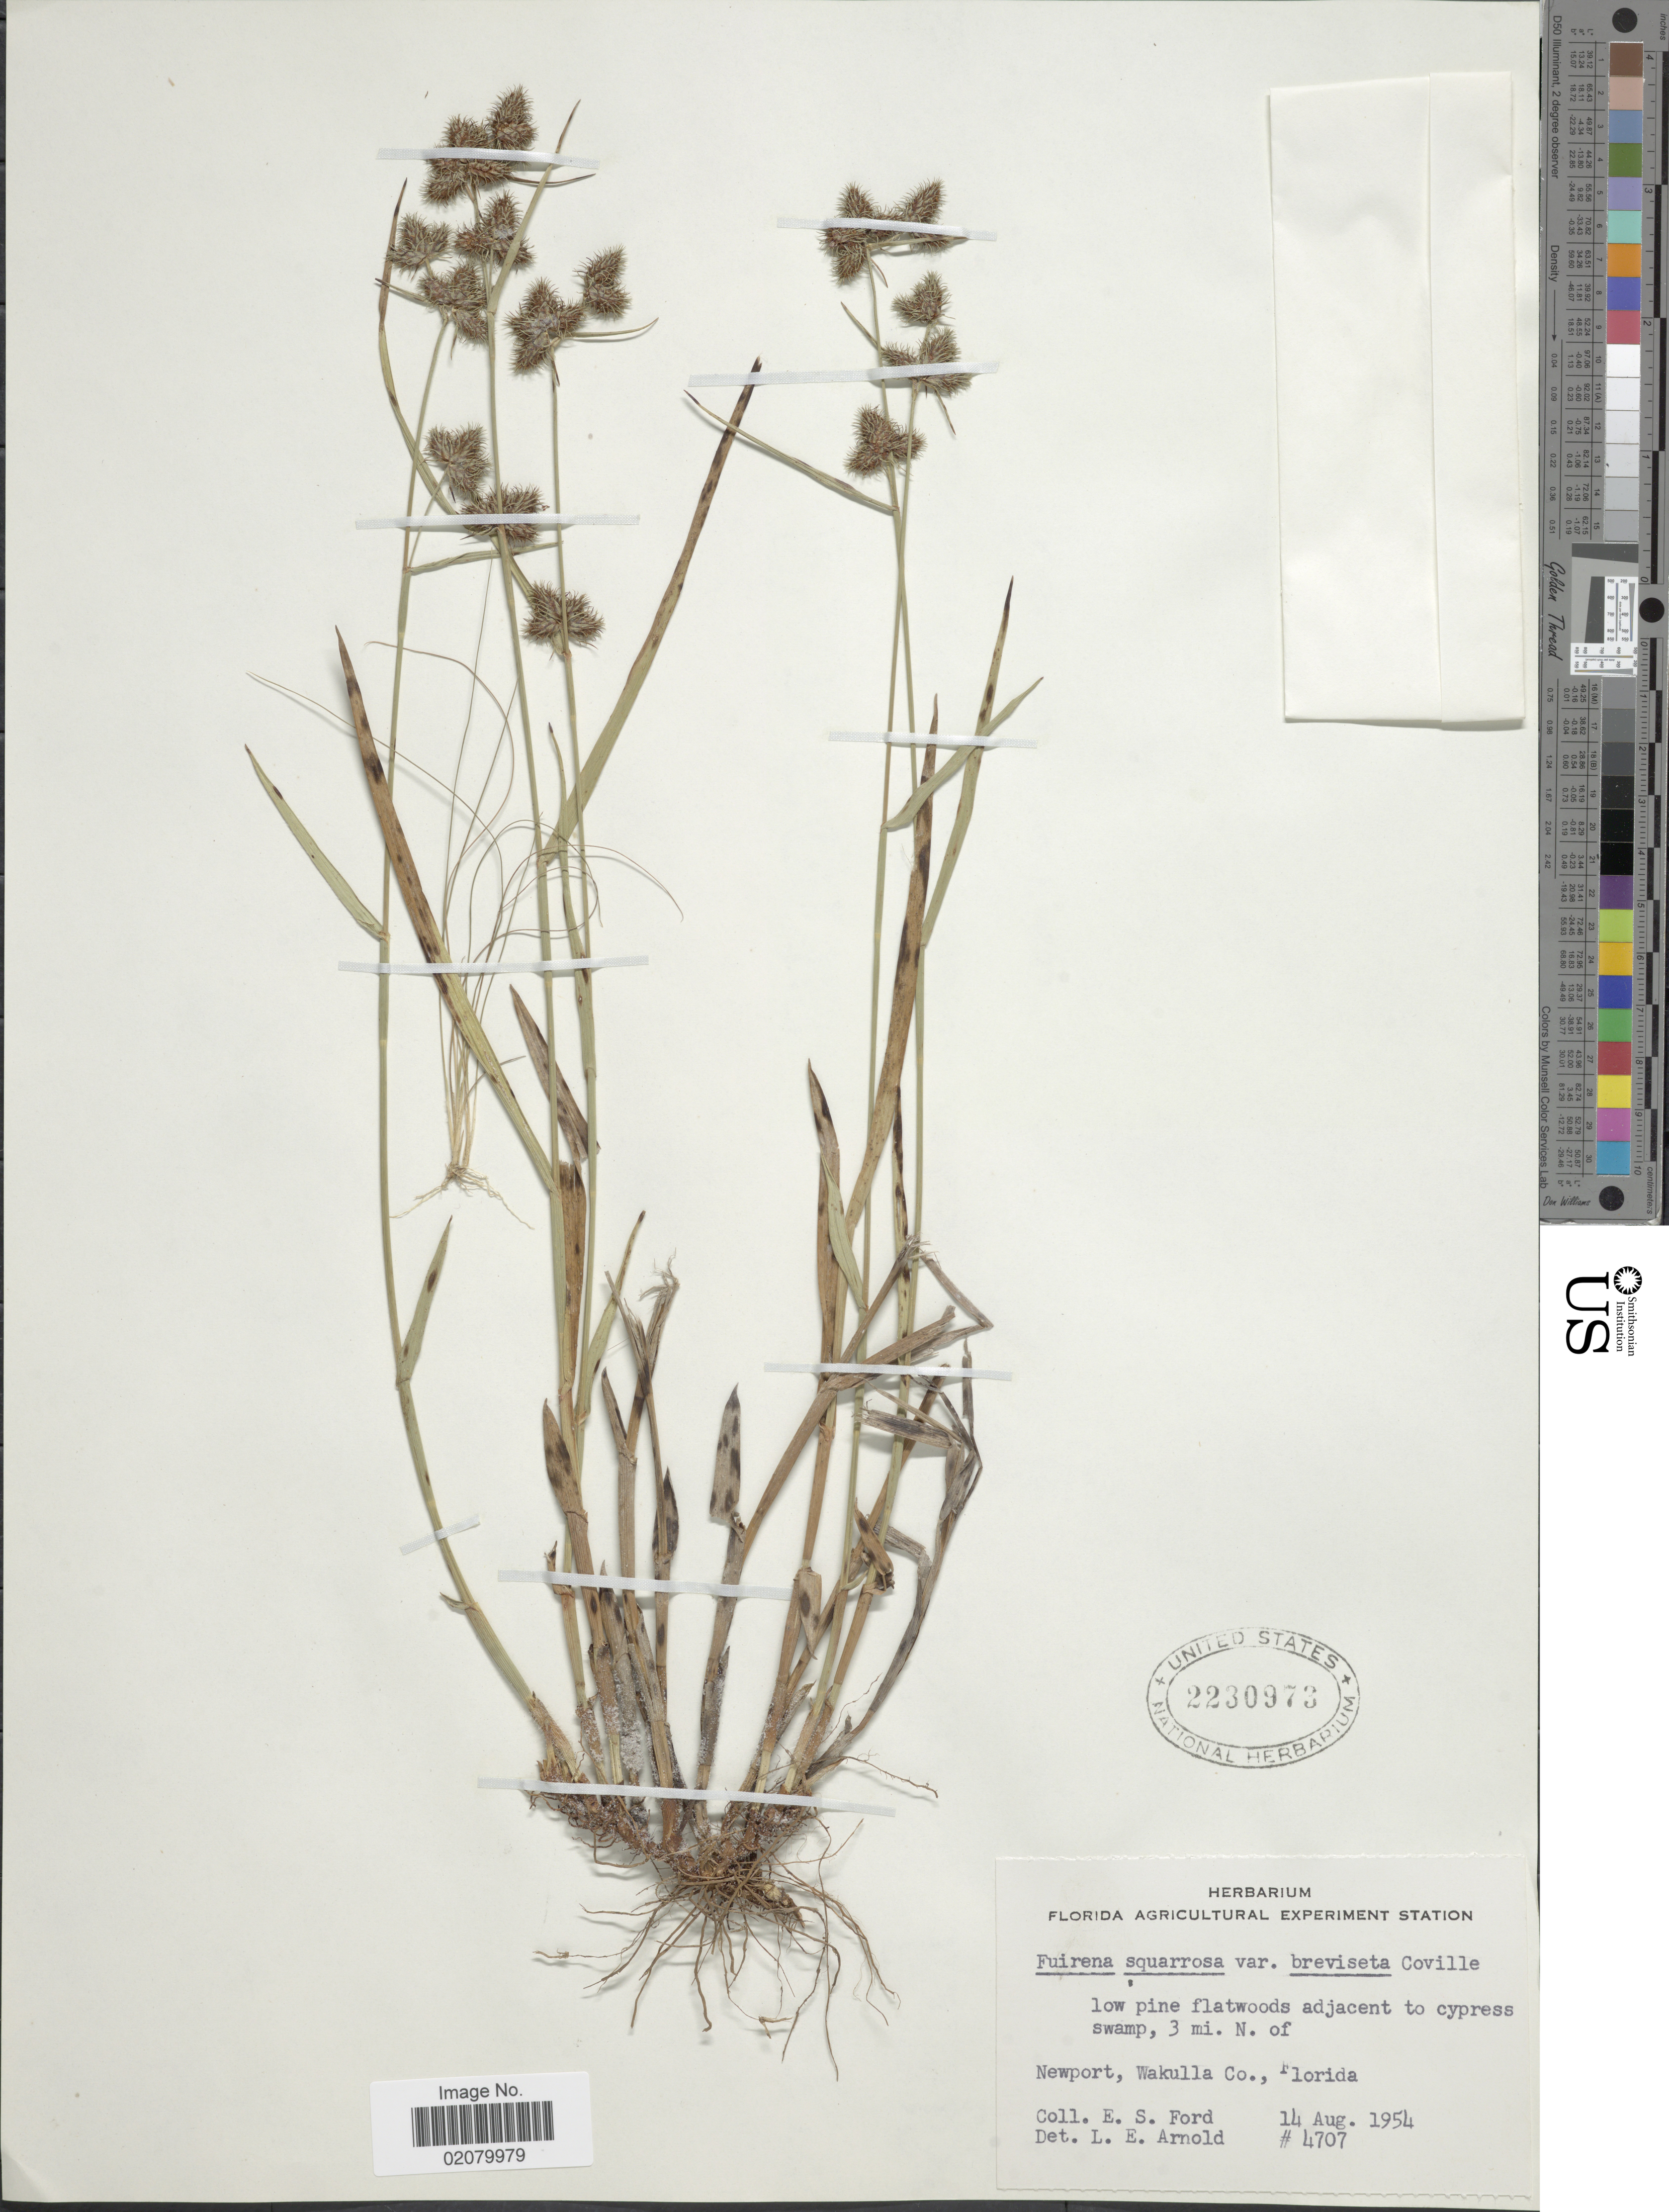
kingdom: Plantae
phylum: Tracheophyta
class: Liliopsida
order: Poales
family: Cyperaceae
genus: Fuirena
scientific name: Fuirena squarrosa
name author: Michx.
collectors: E. Ford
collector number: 4707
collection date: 1954-08-14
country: United States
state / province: Florida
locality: Low pine flatwoods adjacent to cypress swamp, 3 mi. N. of Newport, Wakulla Co.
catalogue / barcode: US 2230973